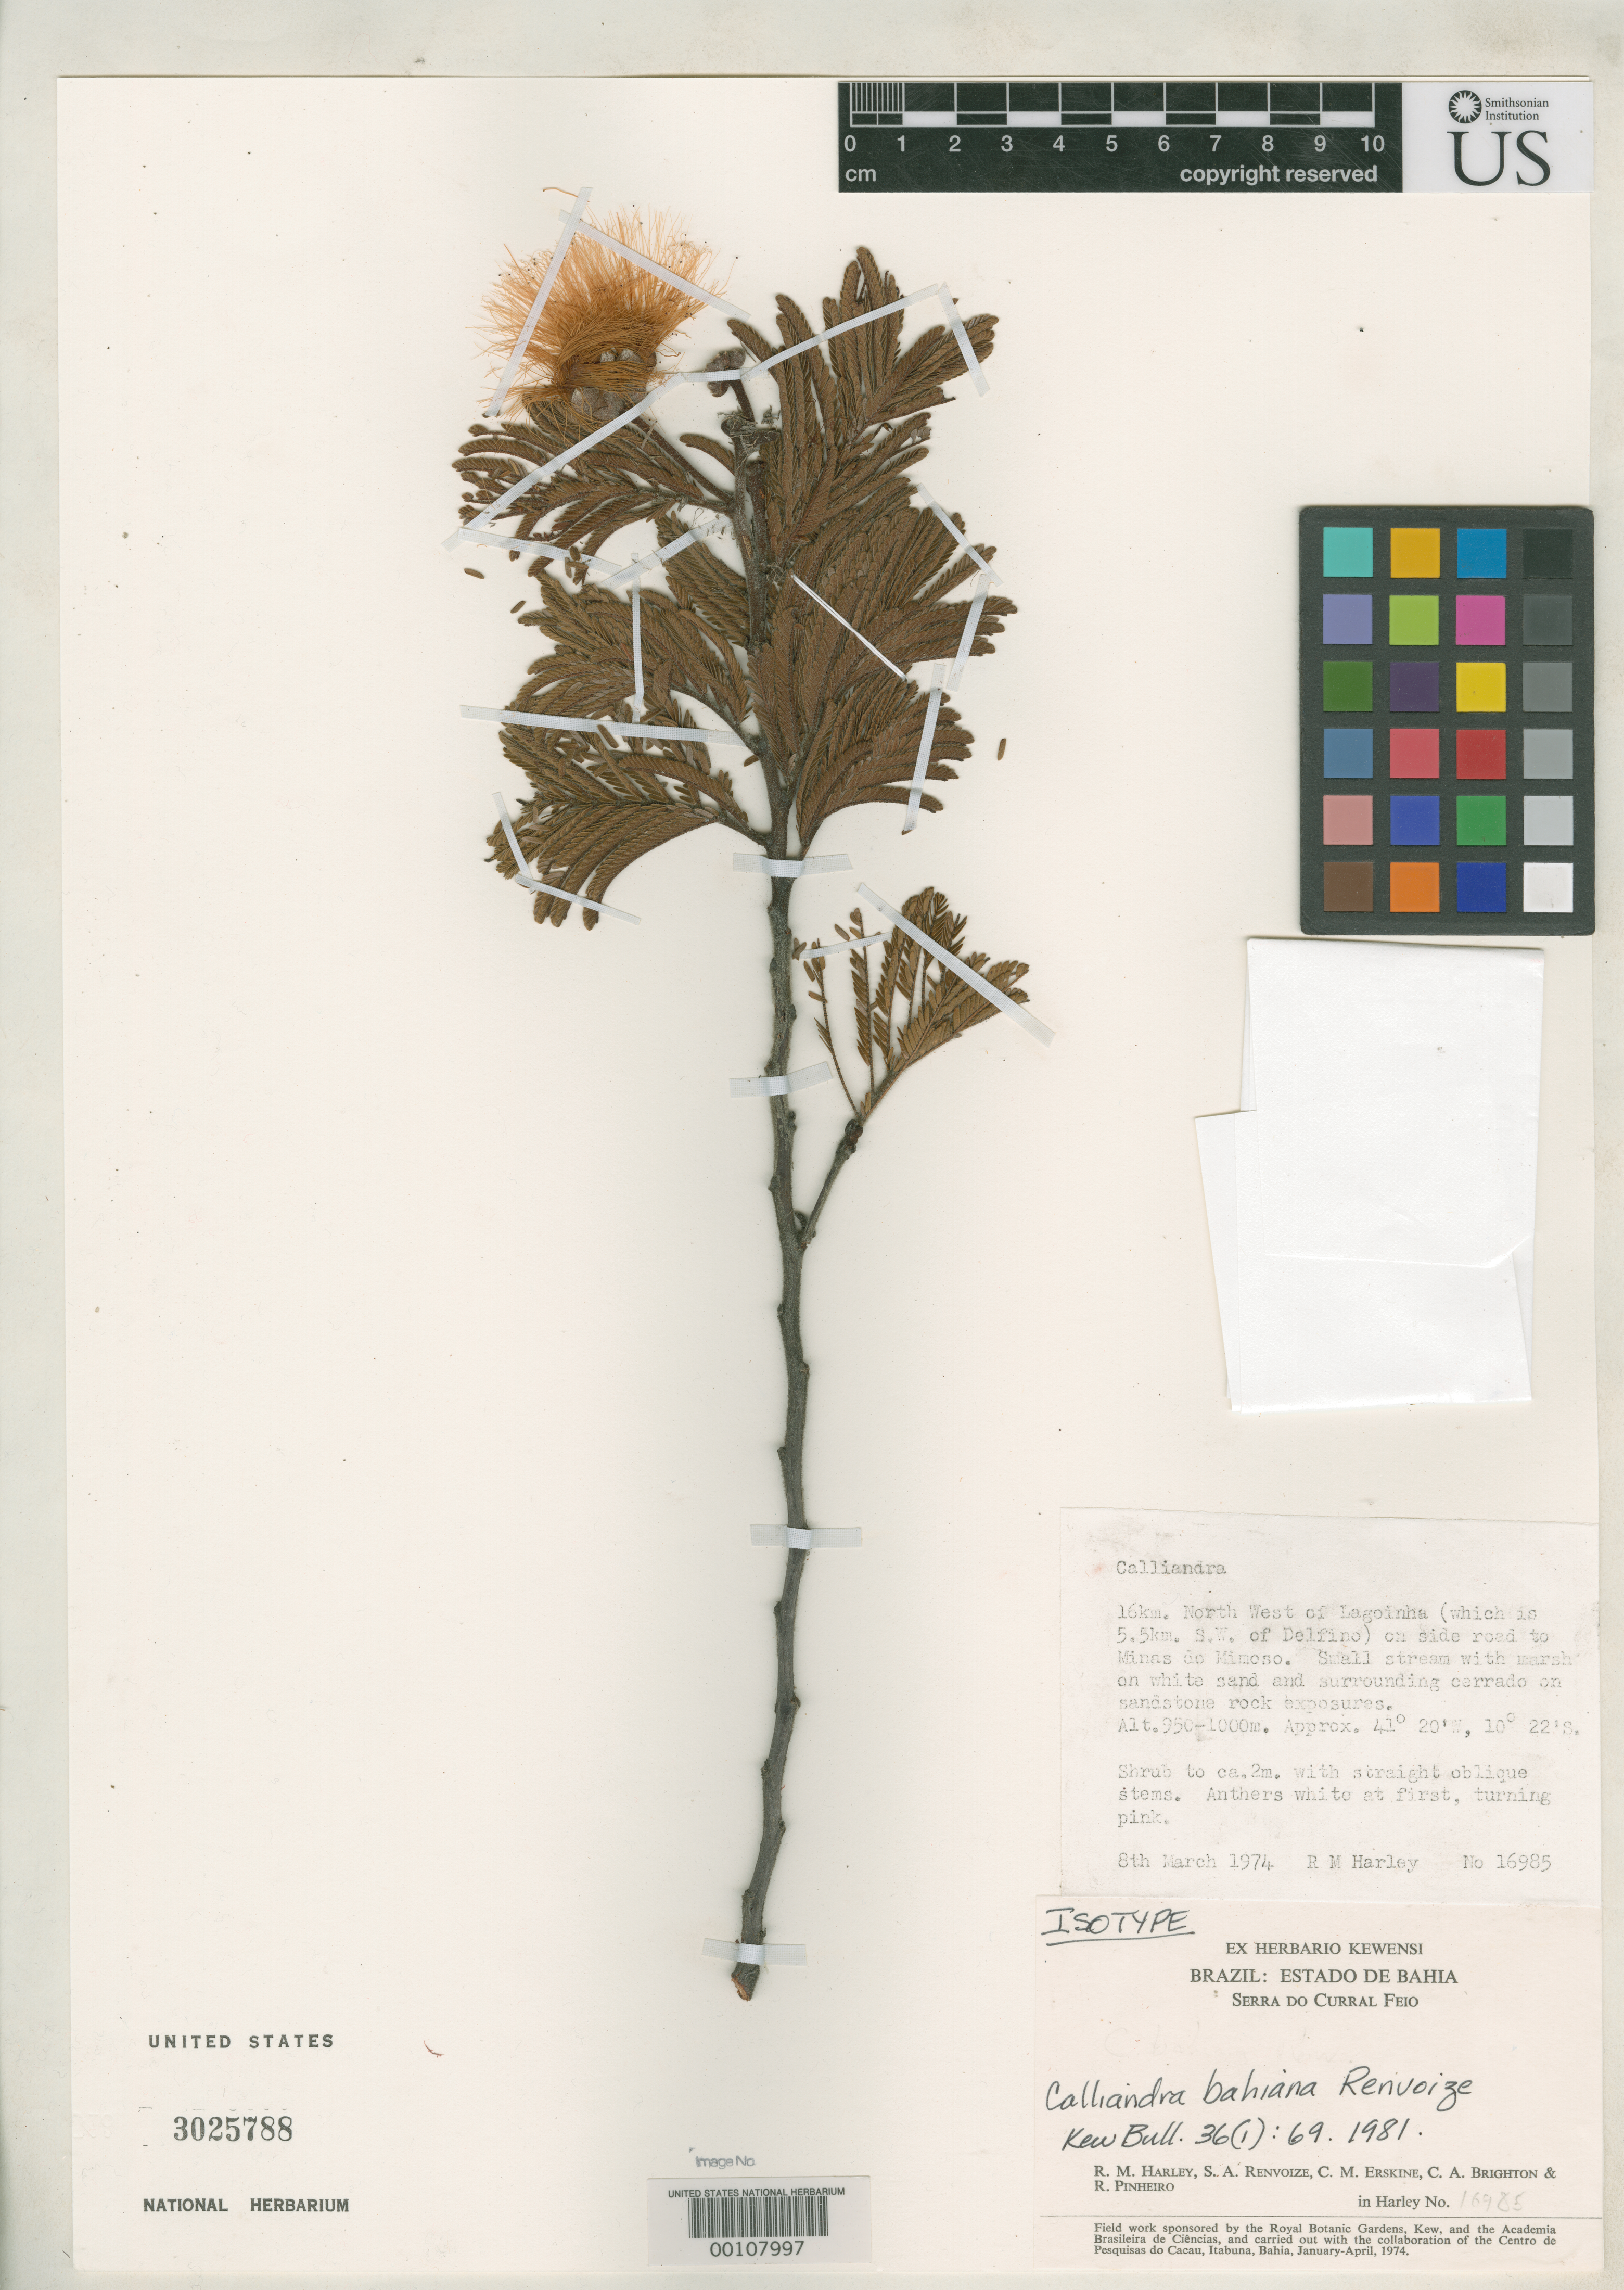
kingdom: Plantae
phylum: Tracheophyta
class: Magnoliopsida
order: Fabales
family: Fabaceae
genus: Calliandra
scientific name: Calliandra bahiana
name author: Renvoize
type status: Isotype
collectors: R. M. Harley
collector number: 16985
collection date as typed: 08 Mar 1975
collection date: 1975-03-08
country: Brazil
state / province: Bahia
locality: Serra do Curral Feio, 16 km NW of Lagoinha, road to Minas do Mimoso.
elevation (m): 950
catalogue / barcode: US 3025788